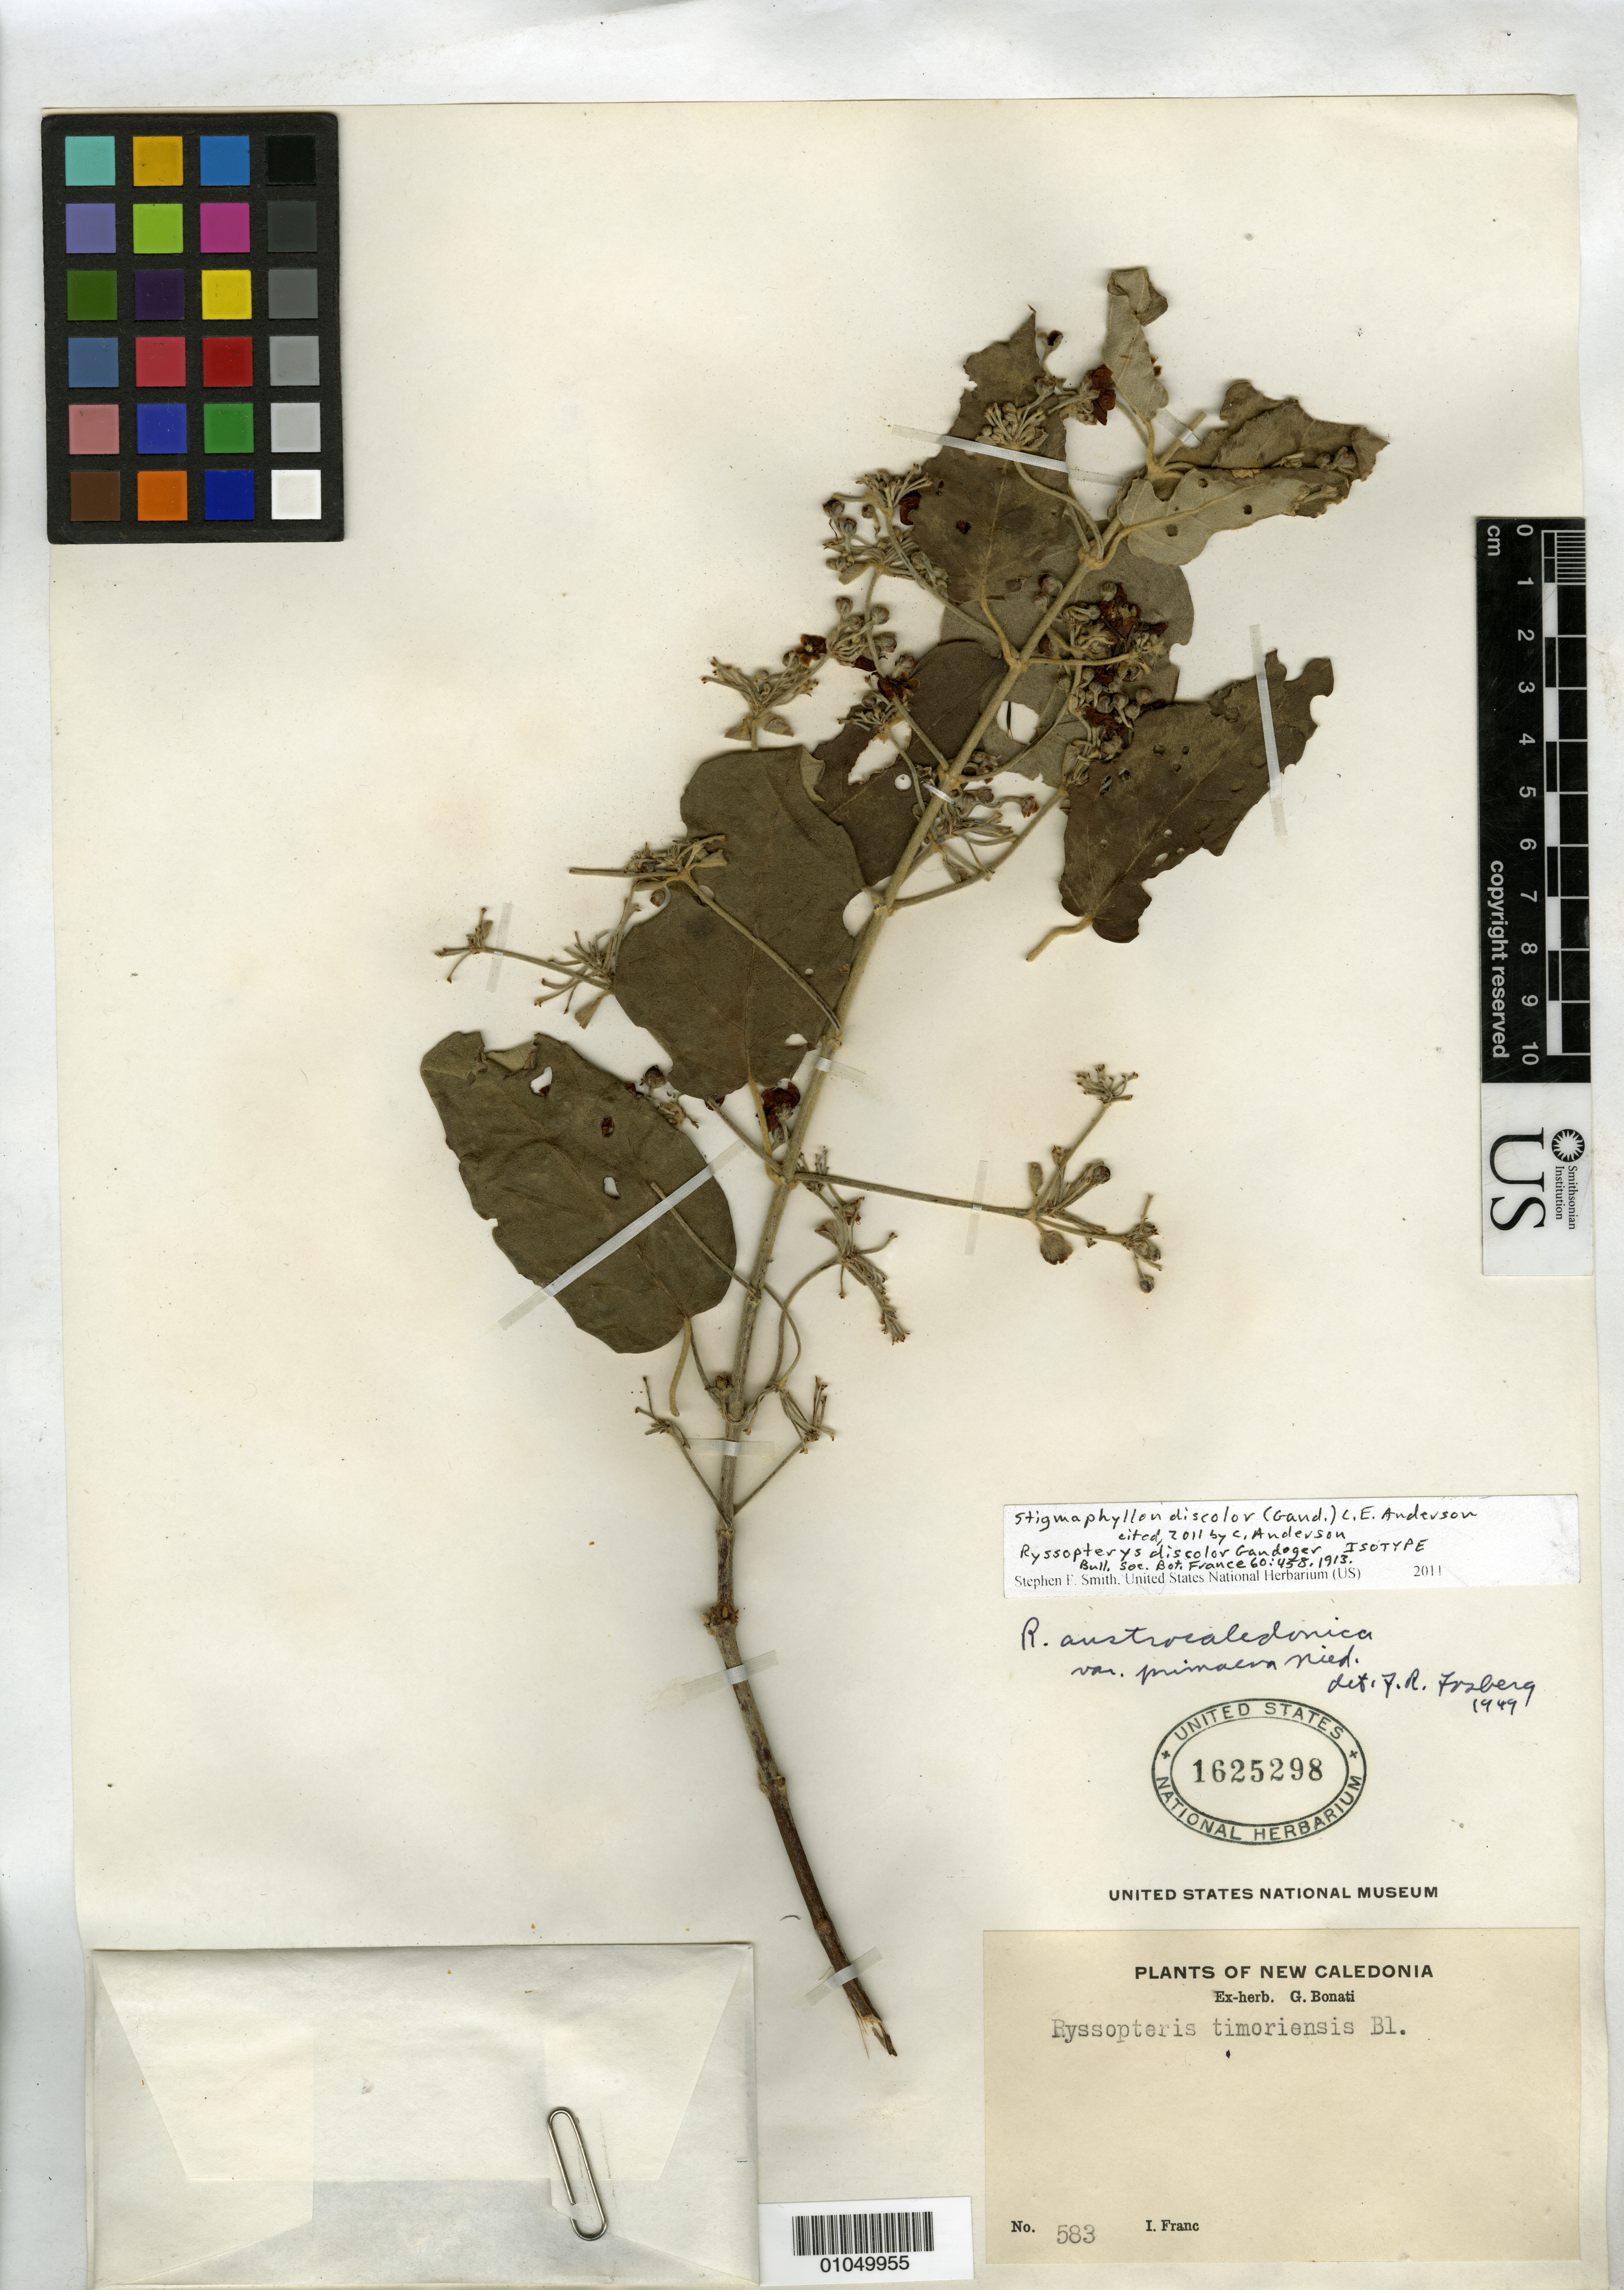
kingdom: Plantae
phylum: Tracheophyta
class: Magnoliopsida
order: Malpighiales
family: Malpighiaceae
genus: Ryssopterys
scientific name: Ryssopterys discolor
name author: Gand.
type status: Isotype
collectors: I. Franc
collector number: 583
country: New Caledonia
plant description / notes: Currently accepted name as cited in revision by C. Anderson (2011).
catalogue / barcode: US 1625298